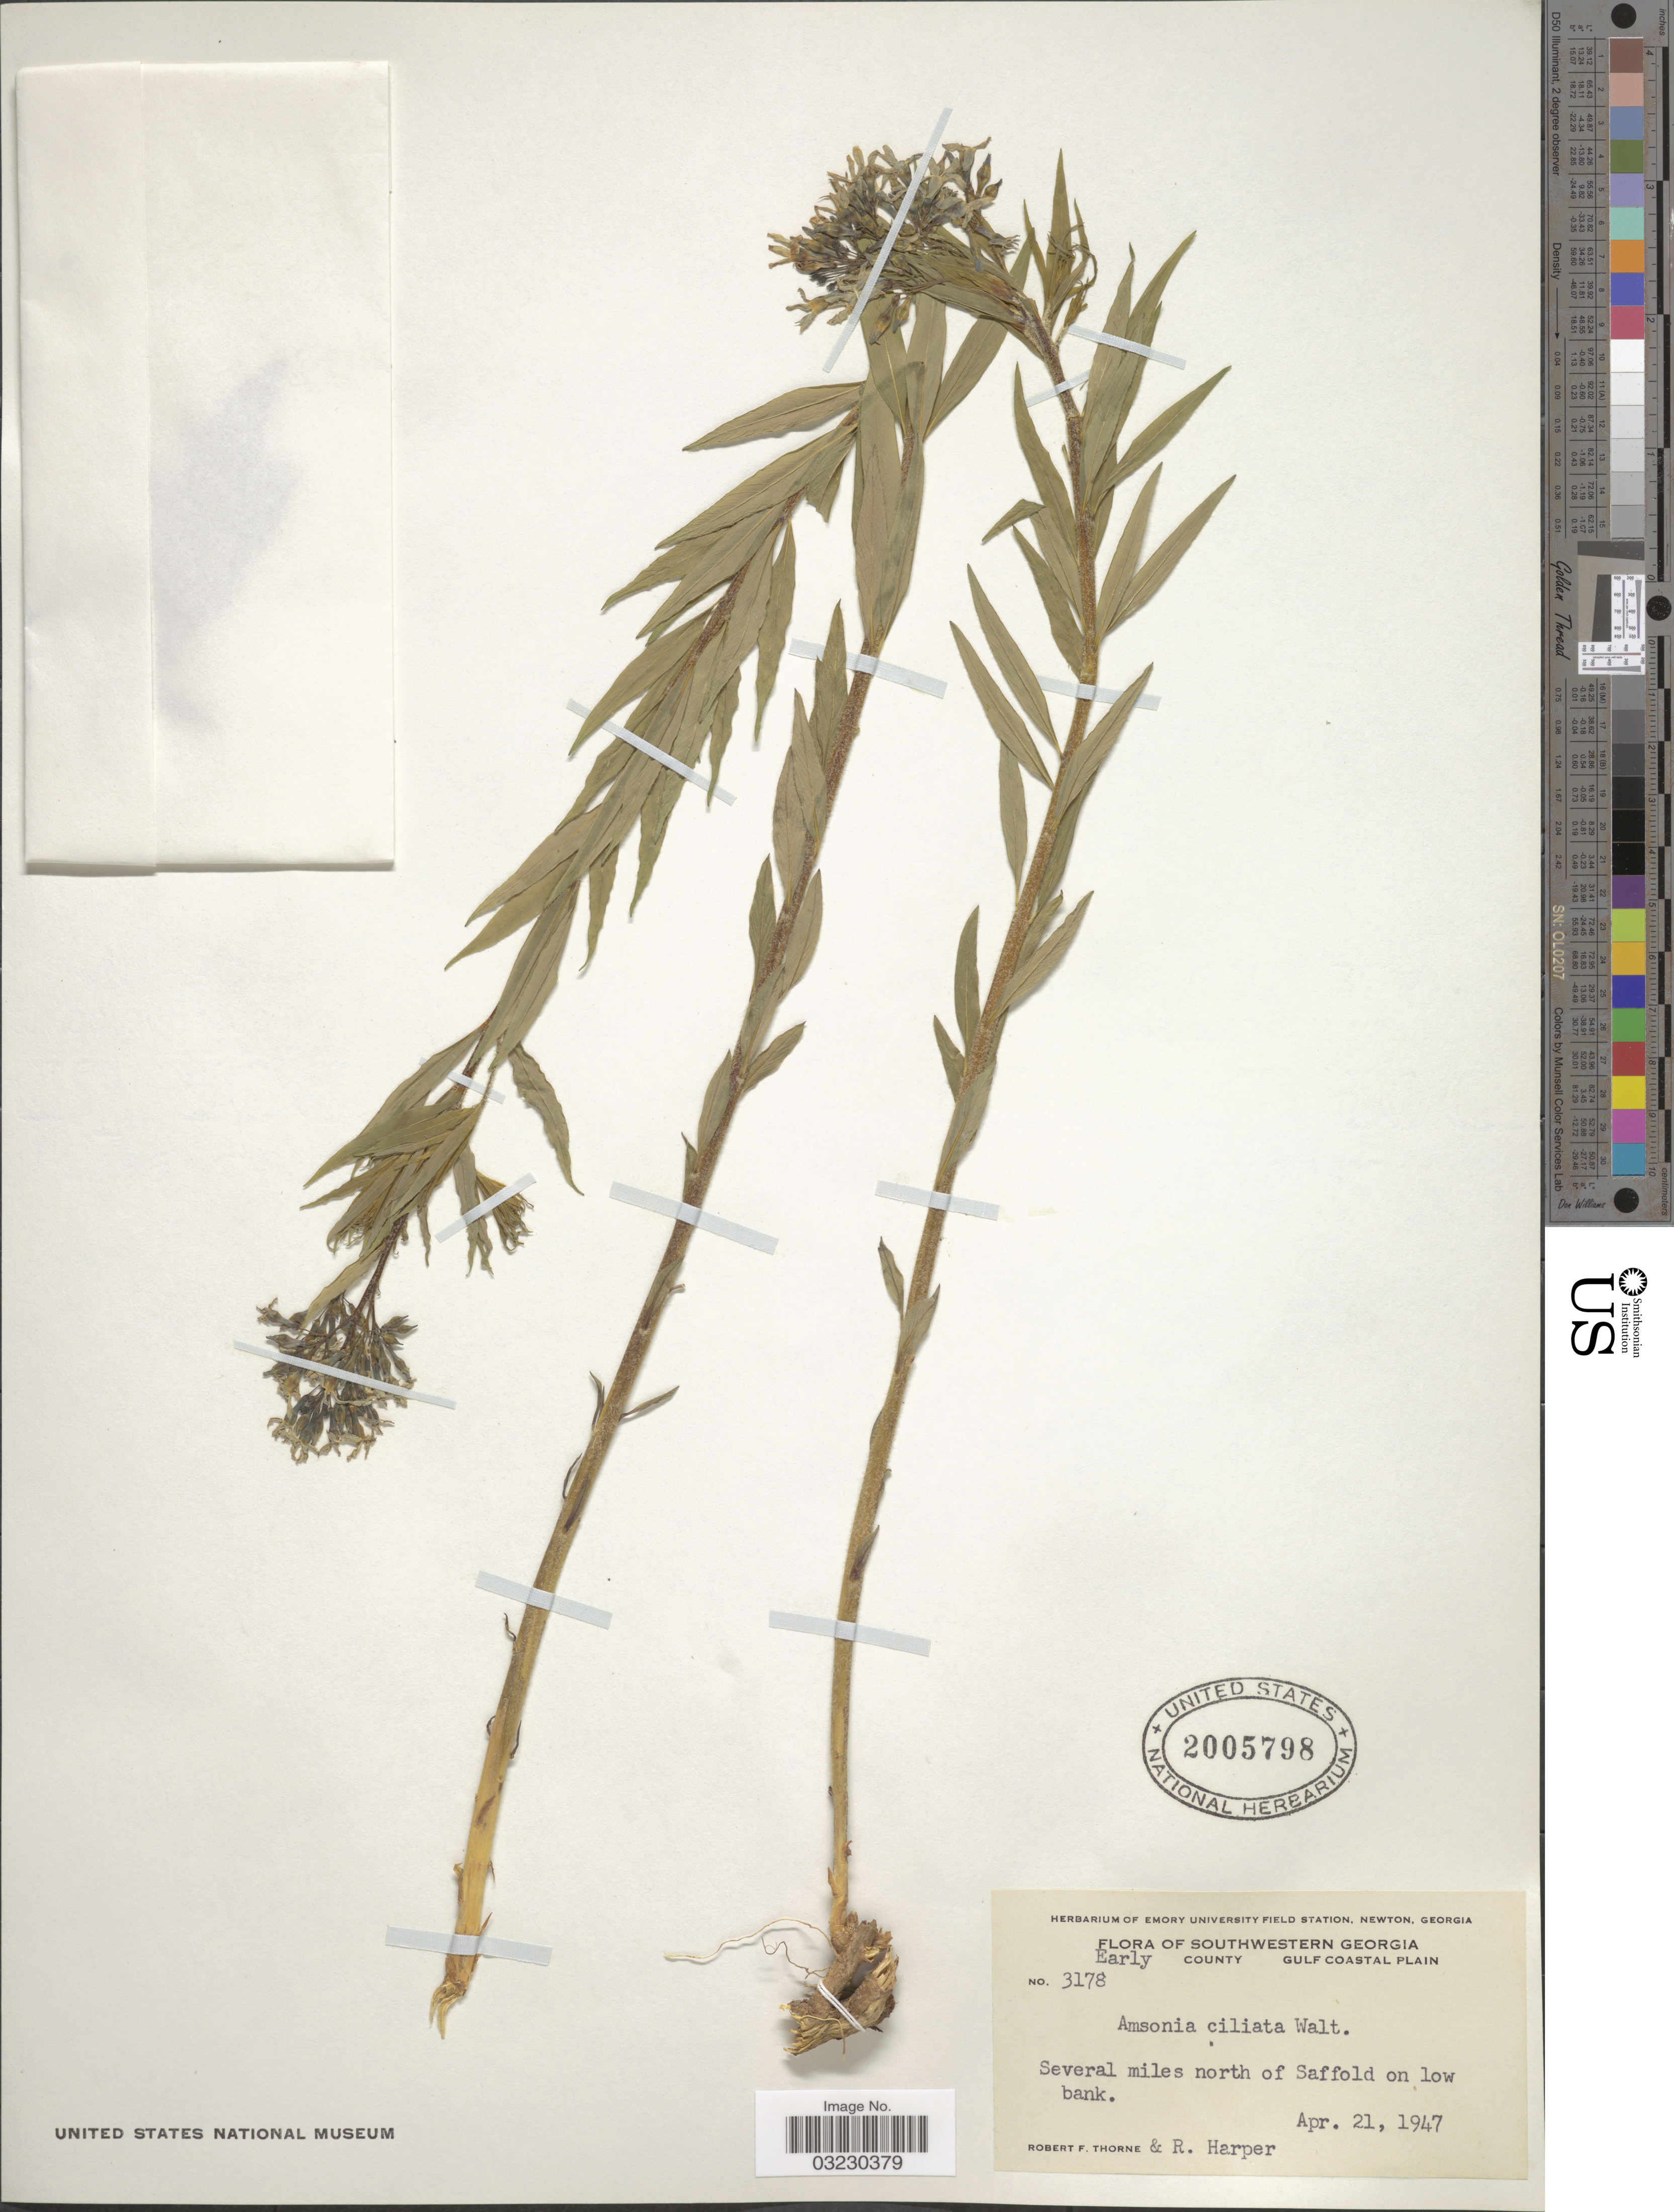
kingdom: Plantae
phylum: Tracheophyta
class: Magnoliopsida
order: Gentianales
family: Apocynaceae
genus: Amsonia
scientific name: Amsonia ciliata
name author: Walter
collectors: R. Throne & R. Harper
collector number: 3178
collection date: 1947-04-21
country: United States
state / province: Georgia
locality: Southwestern Georgia. Early County. Gulf Coastal Plain. Several miles north of Saffold on low bank.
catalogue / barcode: US 2005798